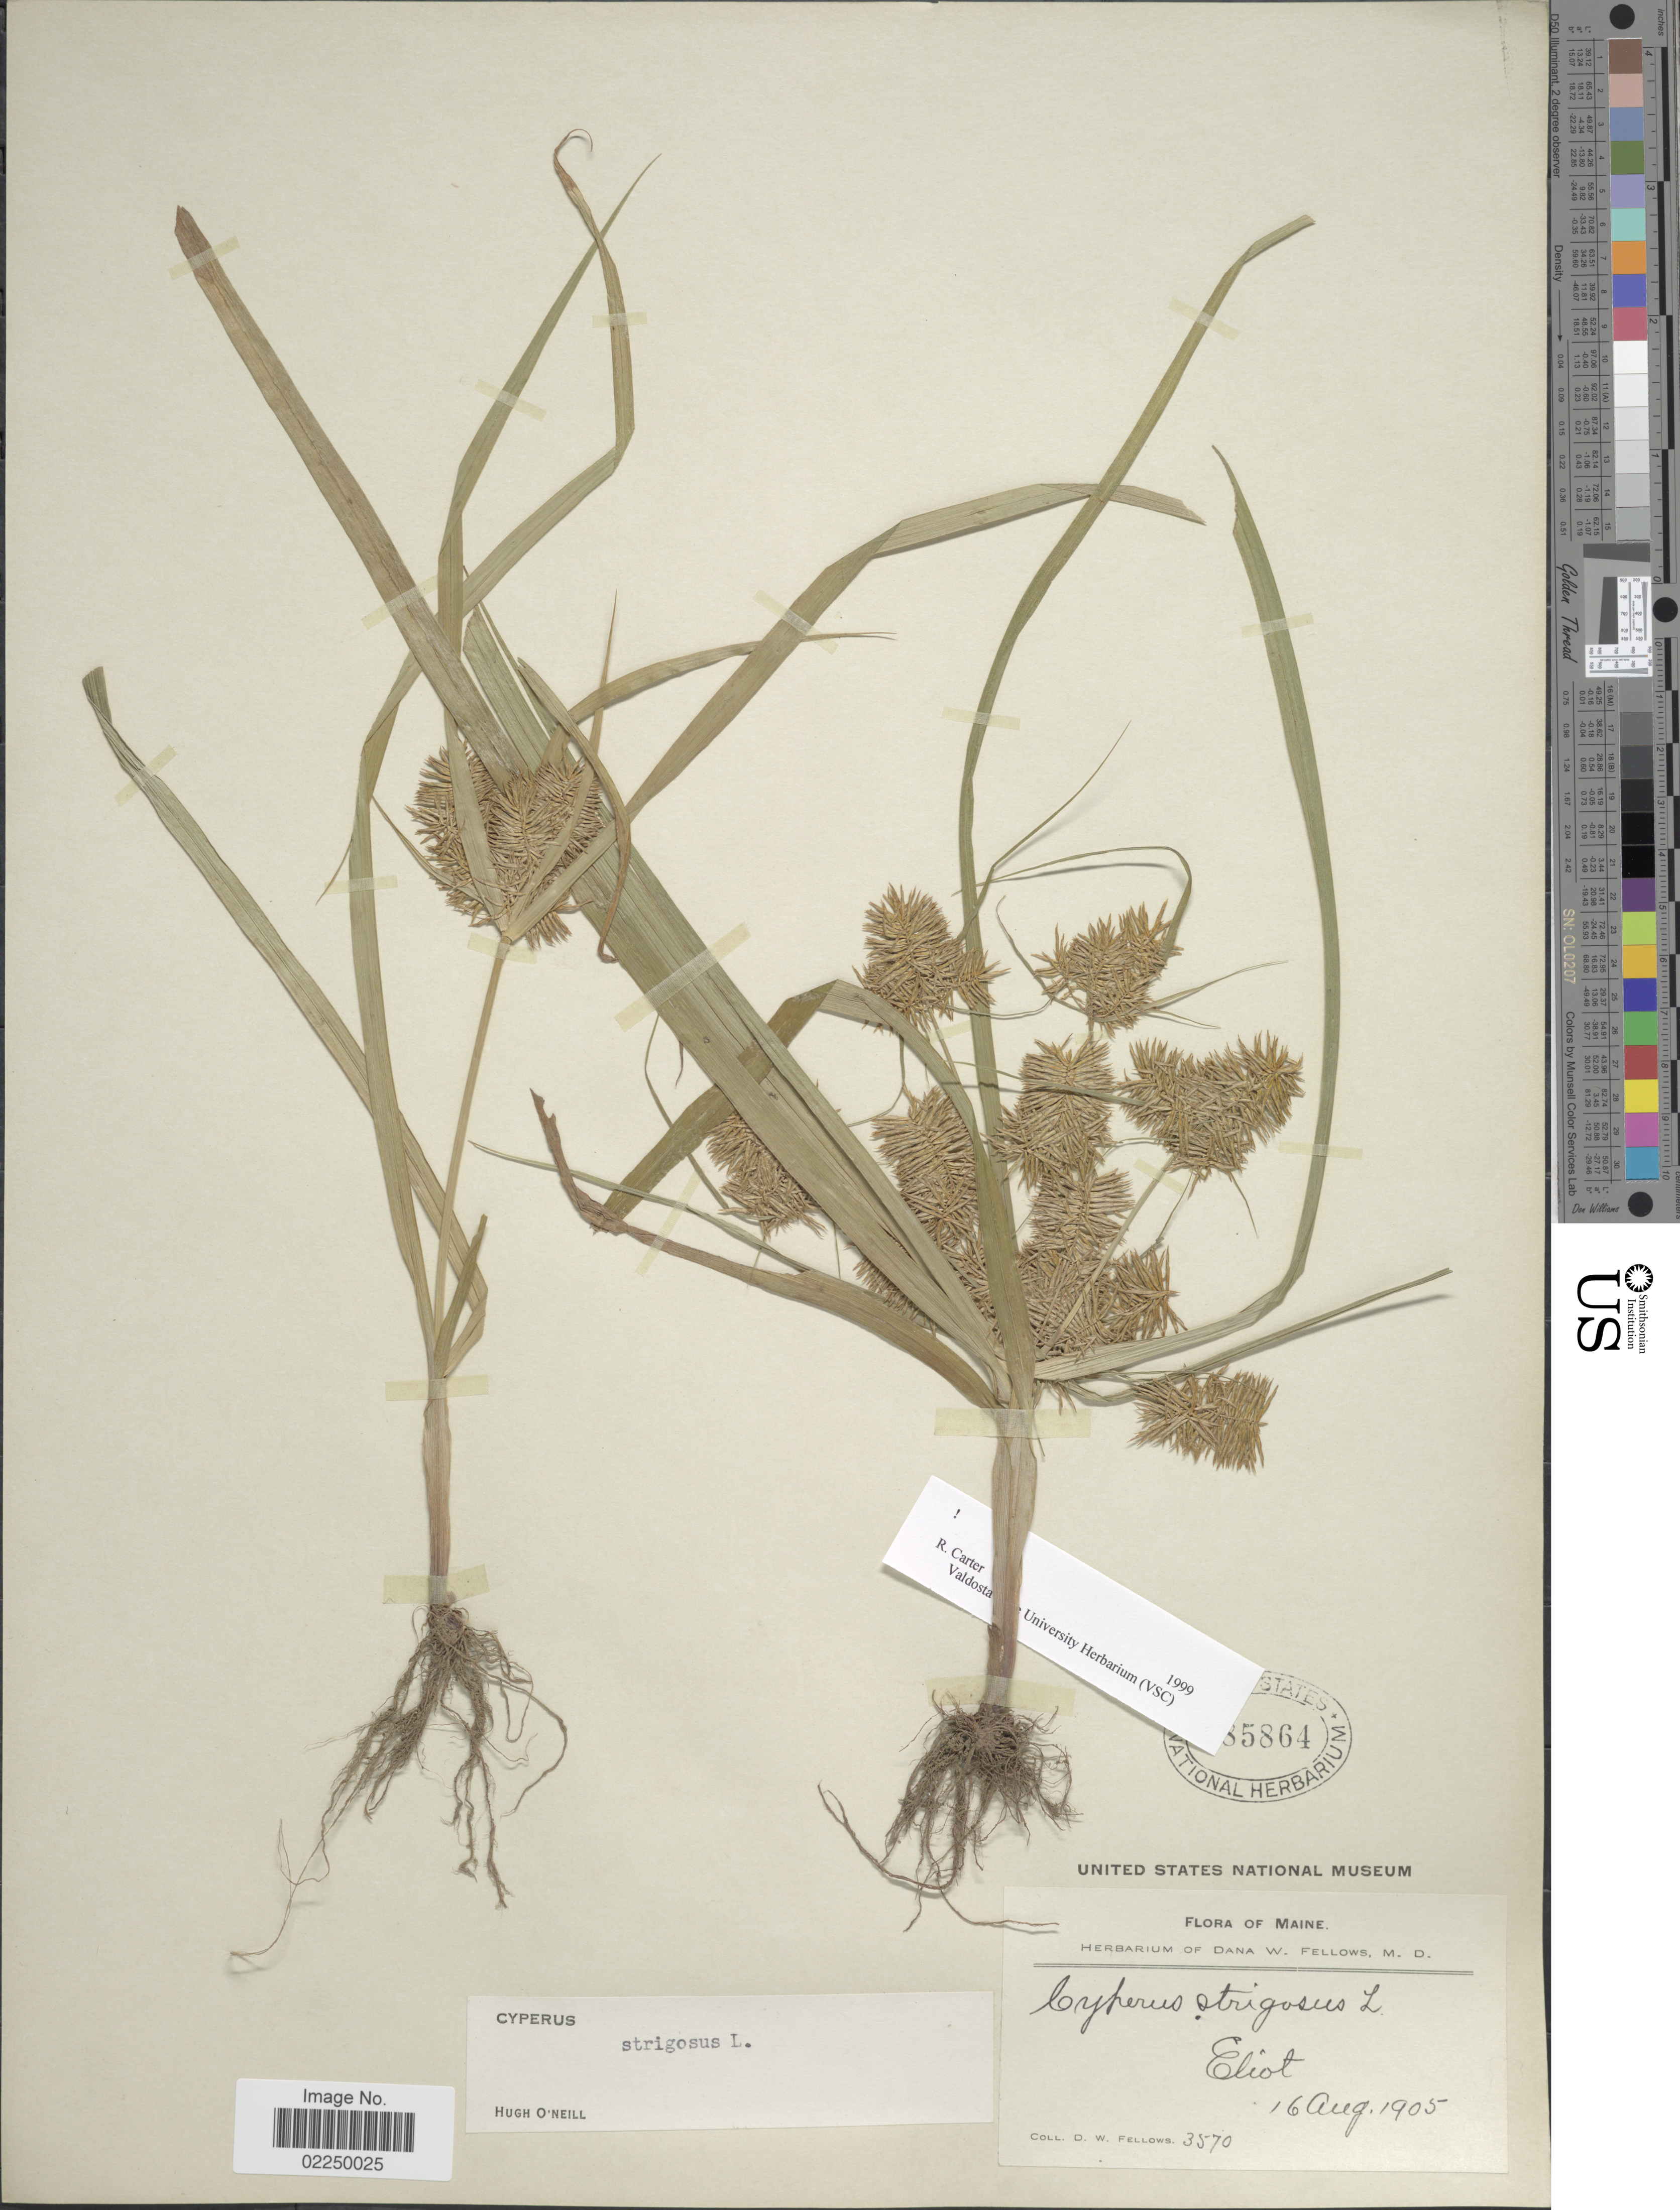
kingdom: Plantae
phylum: Tracheophyta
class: Liliopsida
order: Poales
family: Cyperaceae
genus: Cyperus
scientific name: Cyperus strigosus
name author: L.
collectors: D. W. Fellows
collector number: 3570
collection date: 1905-08-16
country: United States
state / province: Maine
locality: Eliot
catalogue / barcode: US 85864